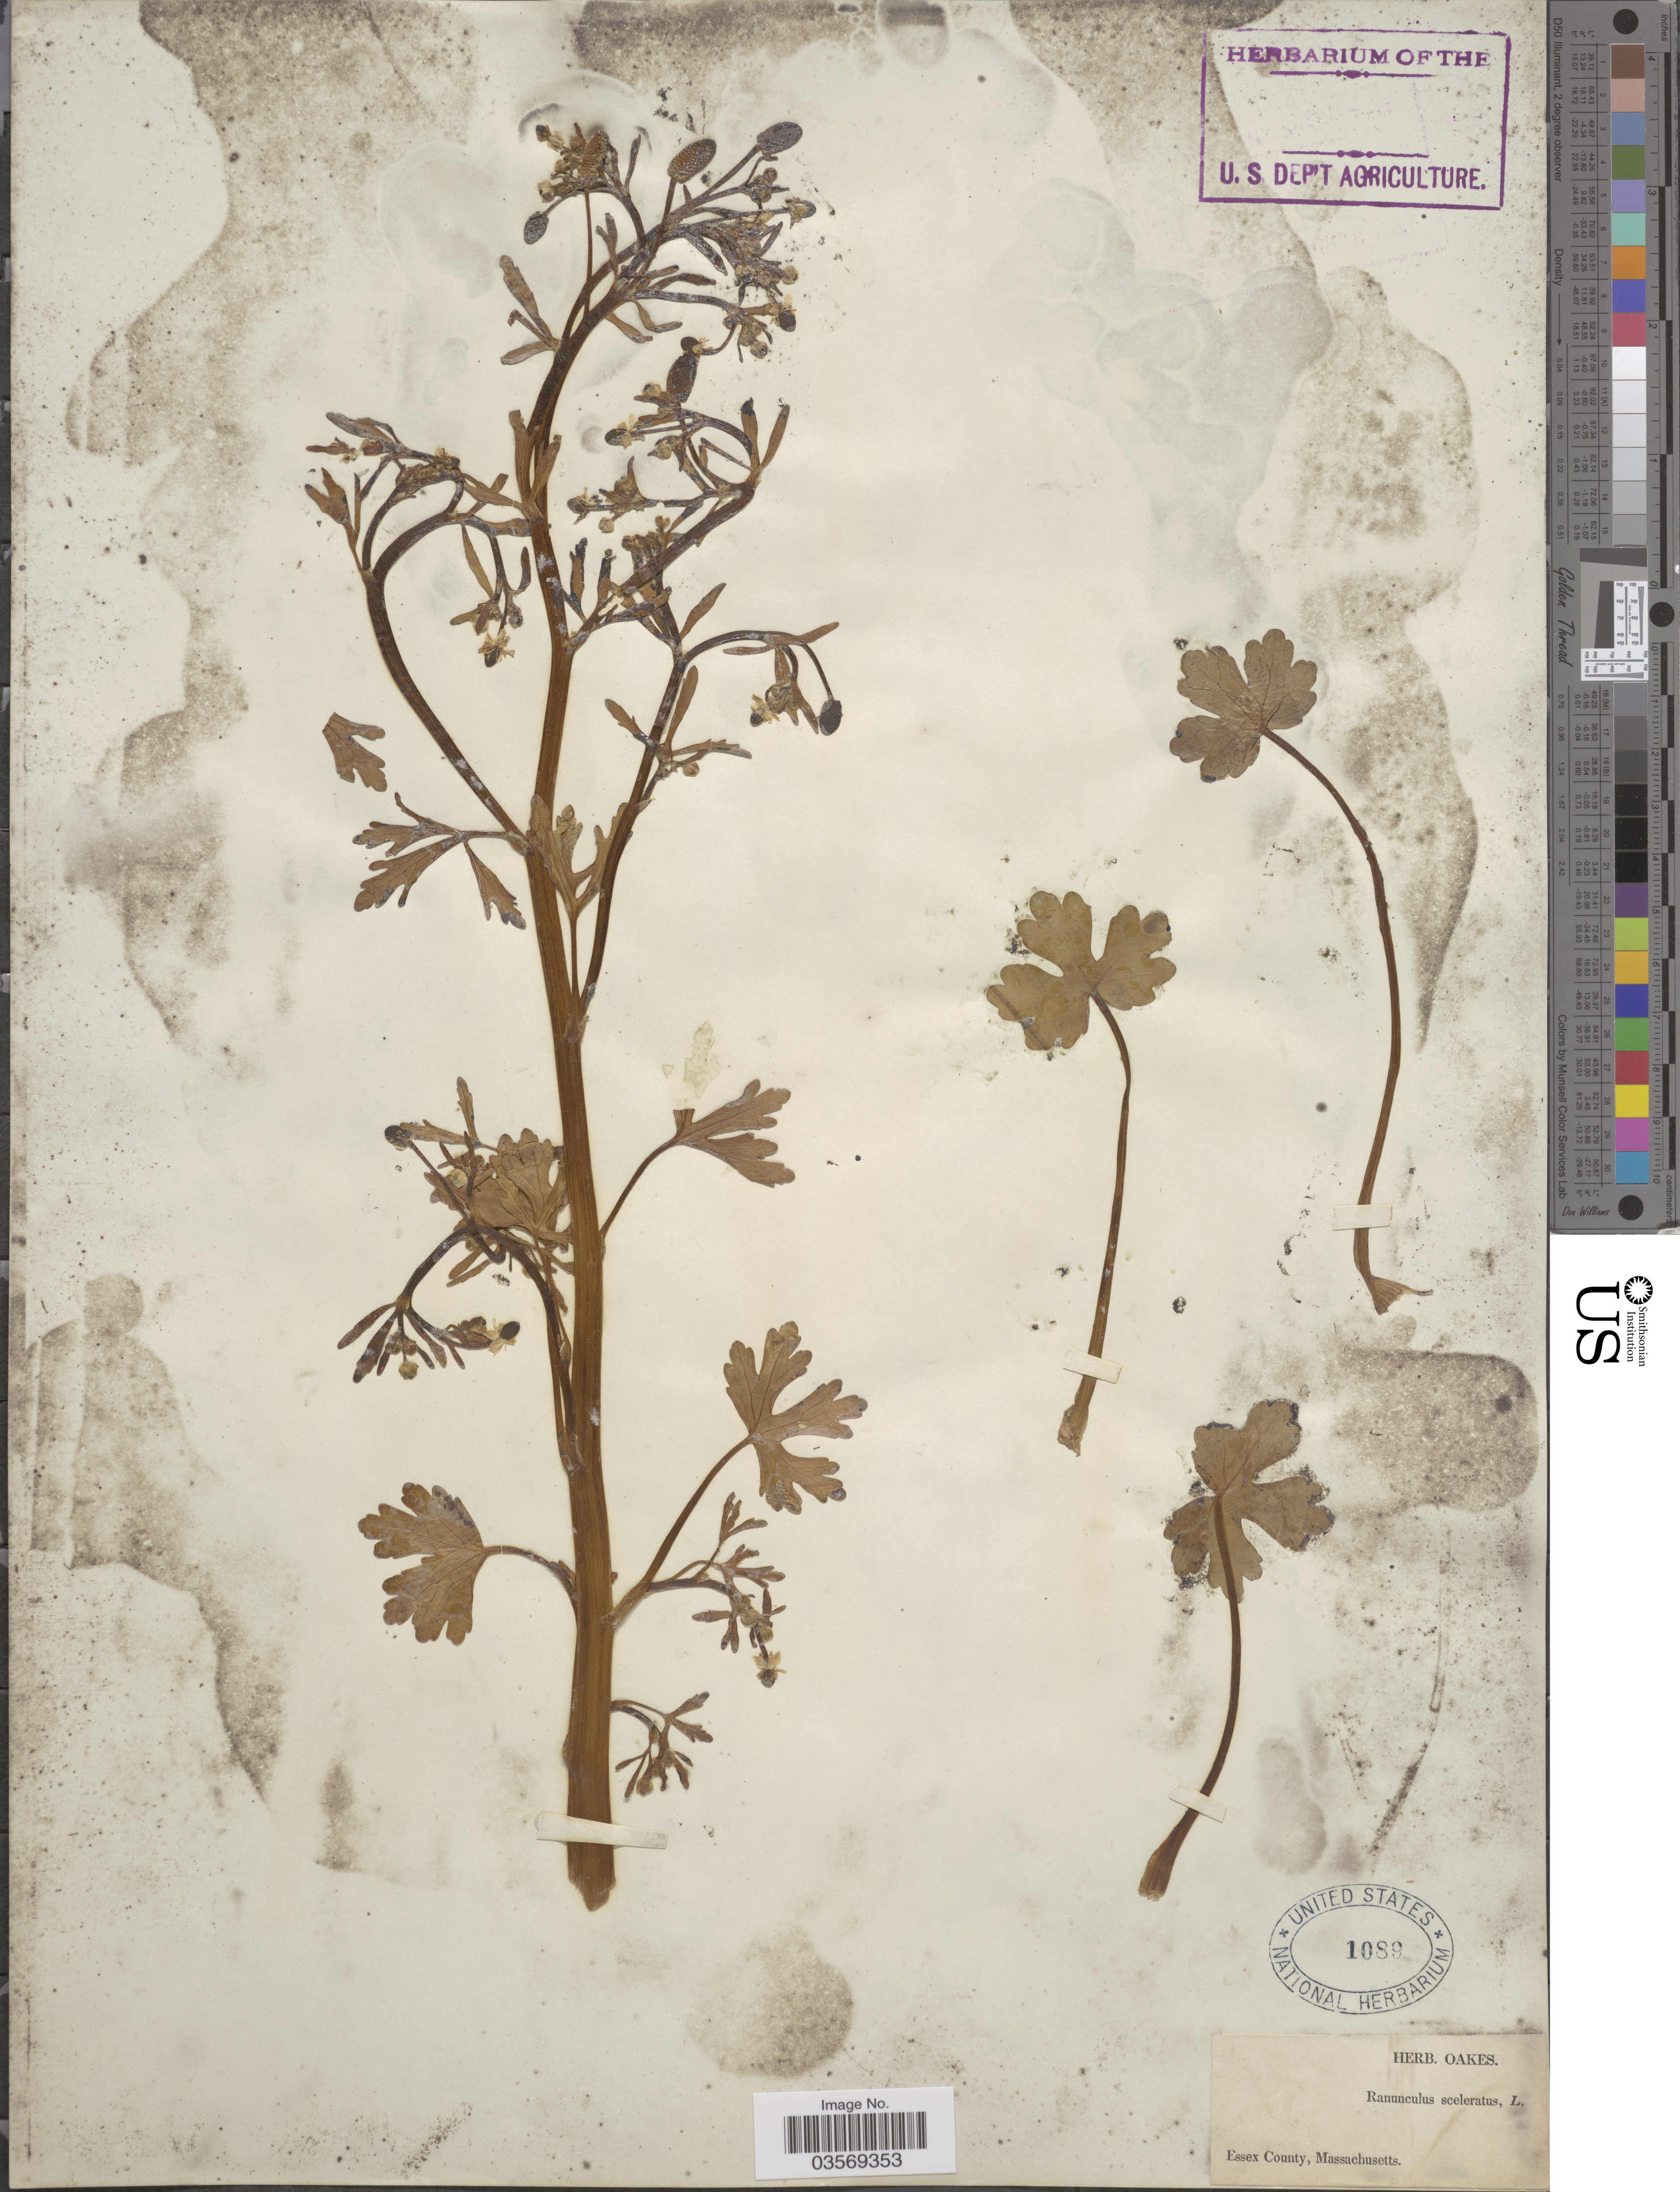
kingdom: Plantae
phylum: Tracheophyta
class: Magnoliopsida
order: Ranunculales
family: Ranunculaceae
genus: Ranunculus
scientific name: Ranunculus sceleratus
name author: L.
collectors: ex herb. Oakes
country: United States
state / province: Massachusetts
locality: Essex County.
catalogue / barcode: US 1089